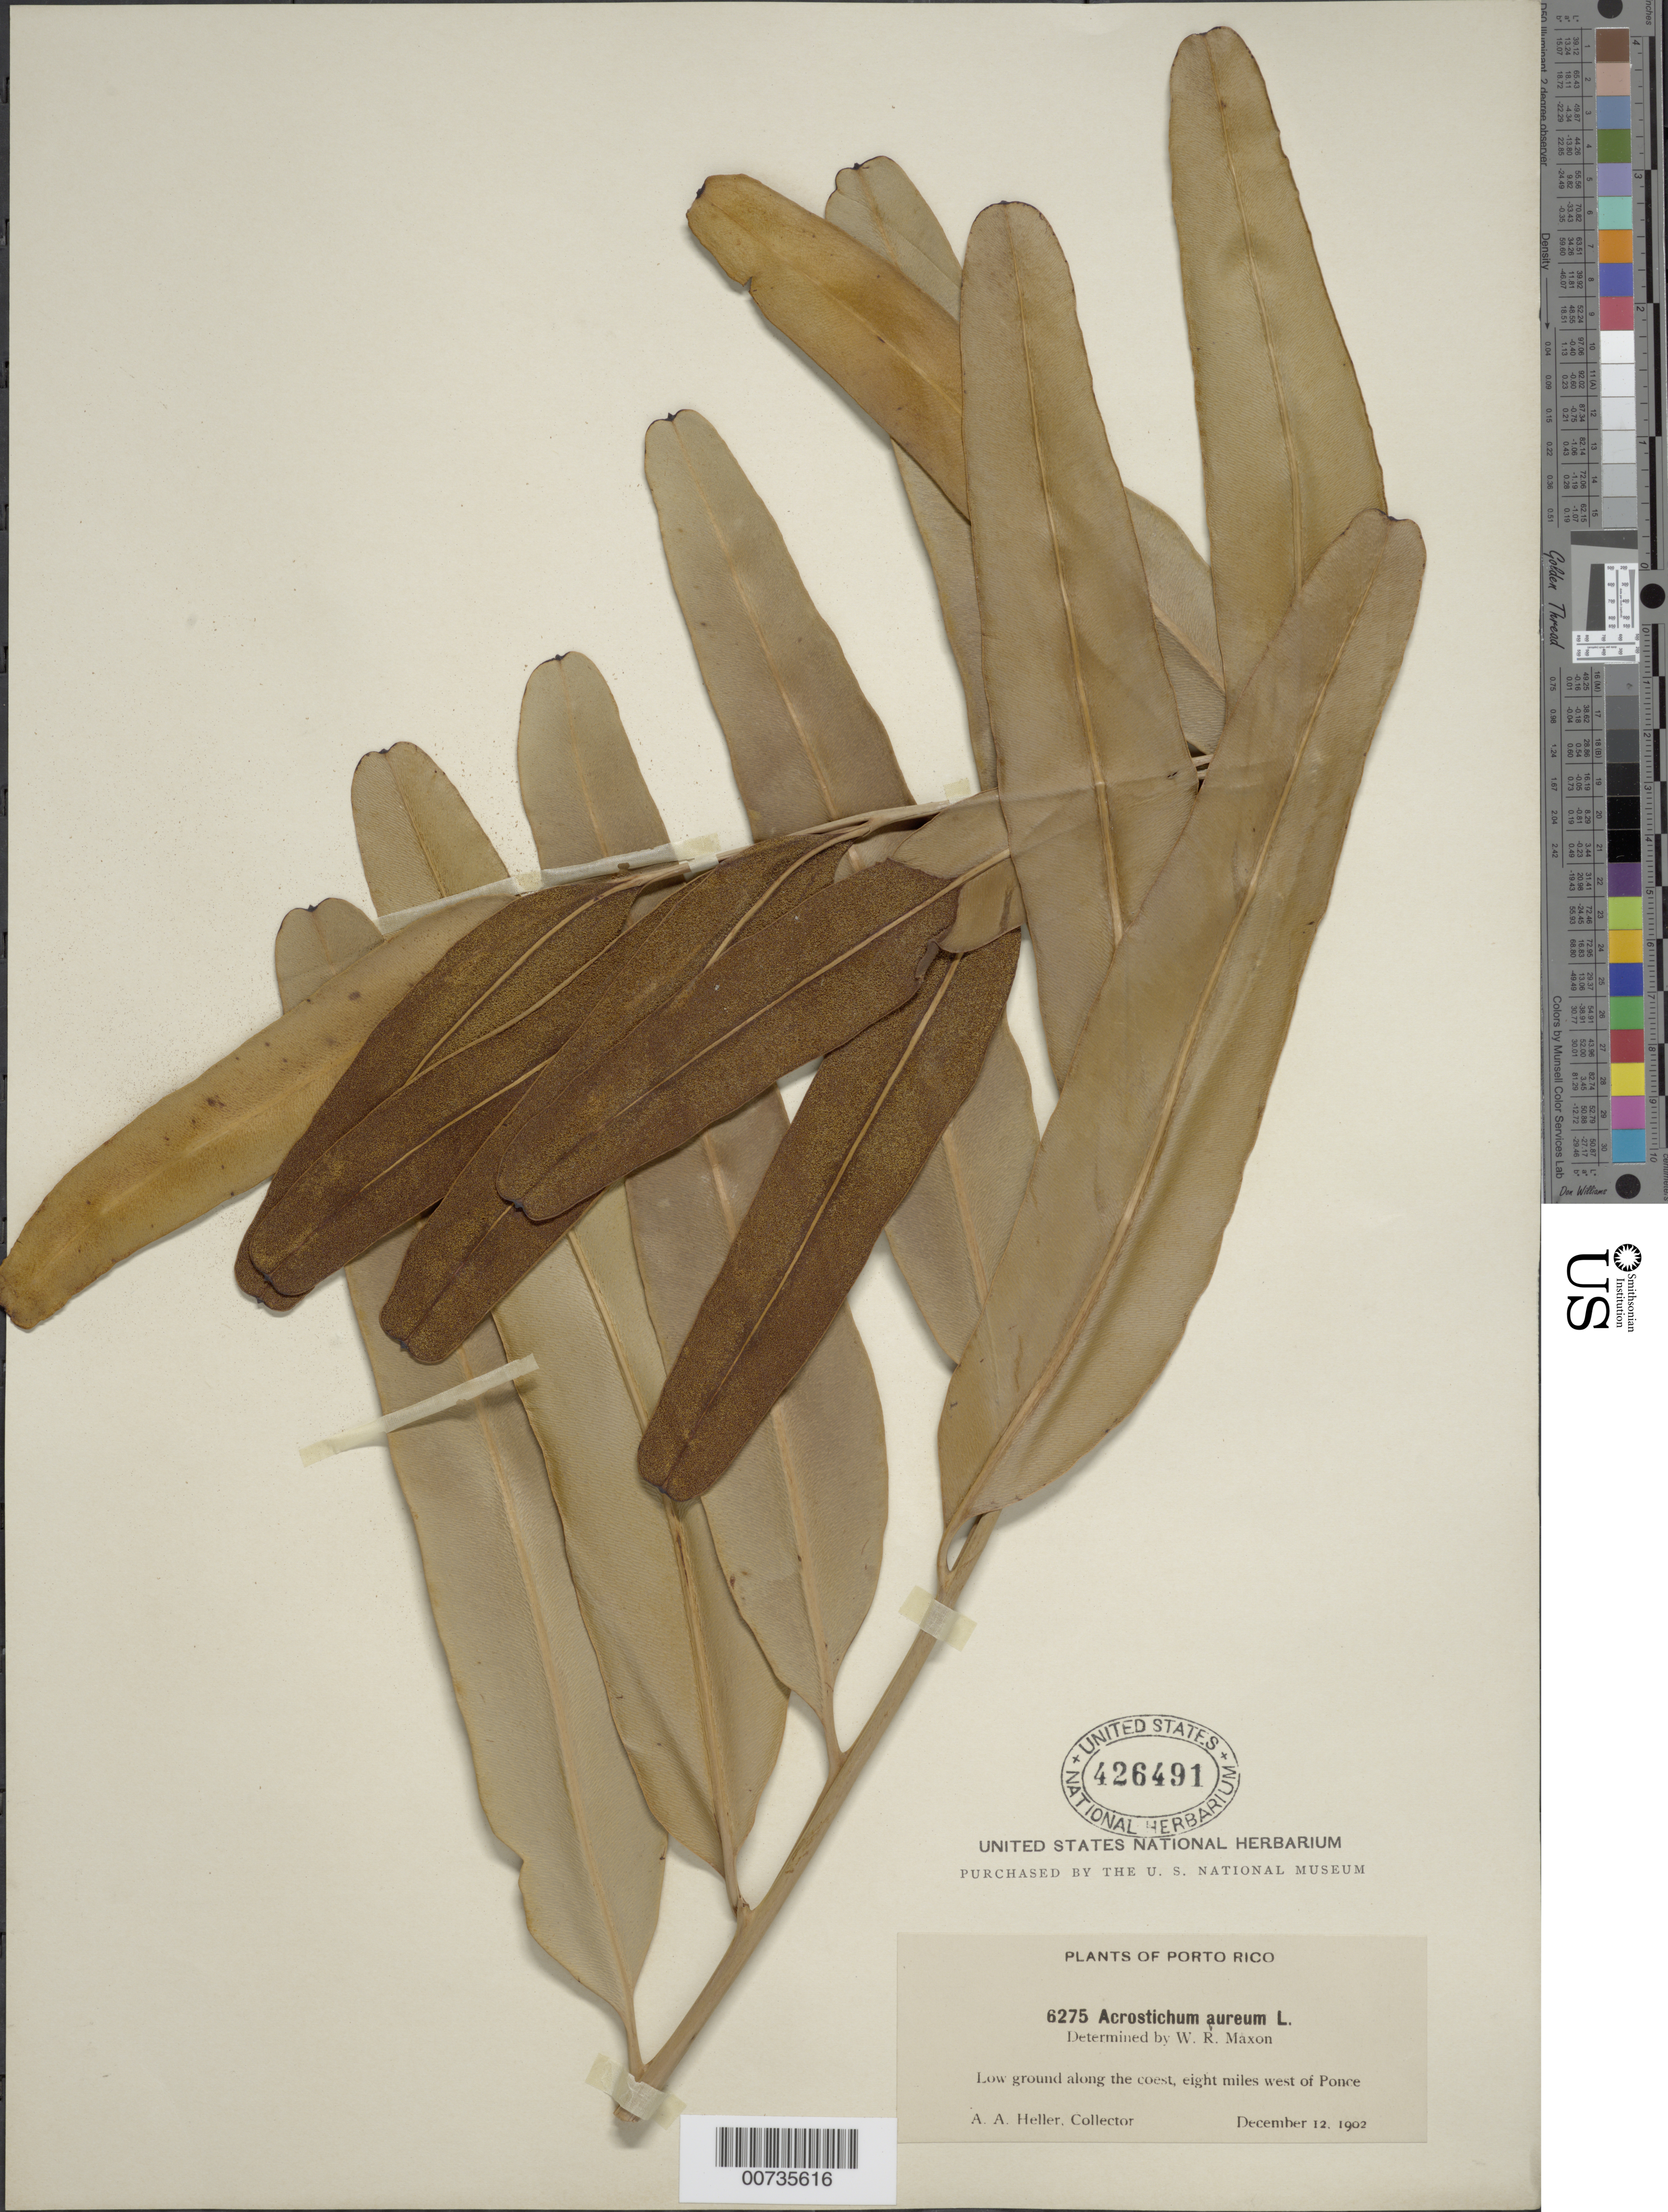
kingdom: Plantae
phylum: Tracheophyta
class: Polypodiopsida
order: Polypodiales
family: Pteridaceae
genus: Acrostichum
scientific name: Acrostichum aureum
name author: L.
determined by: Maxon, W. R.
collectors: A. A. Heller & E. G. Heller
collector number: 6275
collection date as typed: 12 Dec 1902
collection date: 1902-12-12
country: Puerto Rico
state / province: Ponce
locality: Ponce, 8 mi West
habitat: Low ground along the coast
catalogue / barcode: US 426491